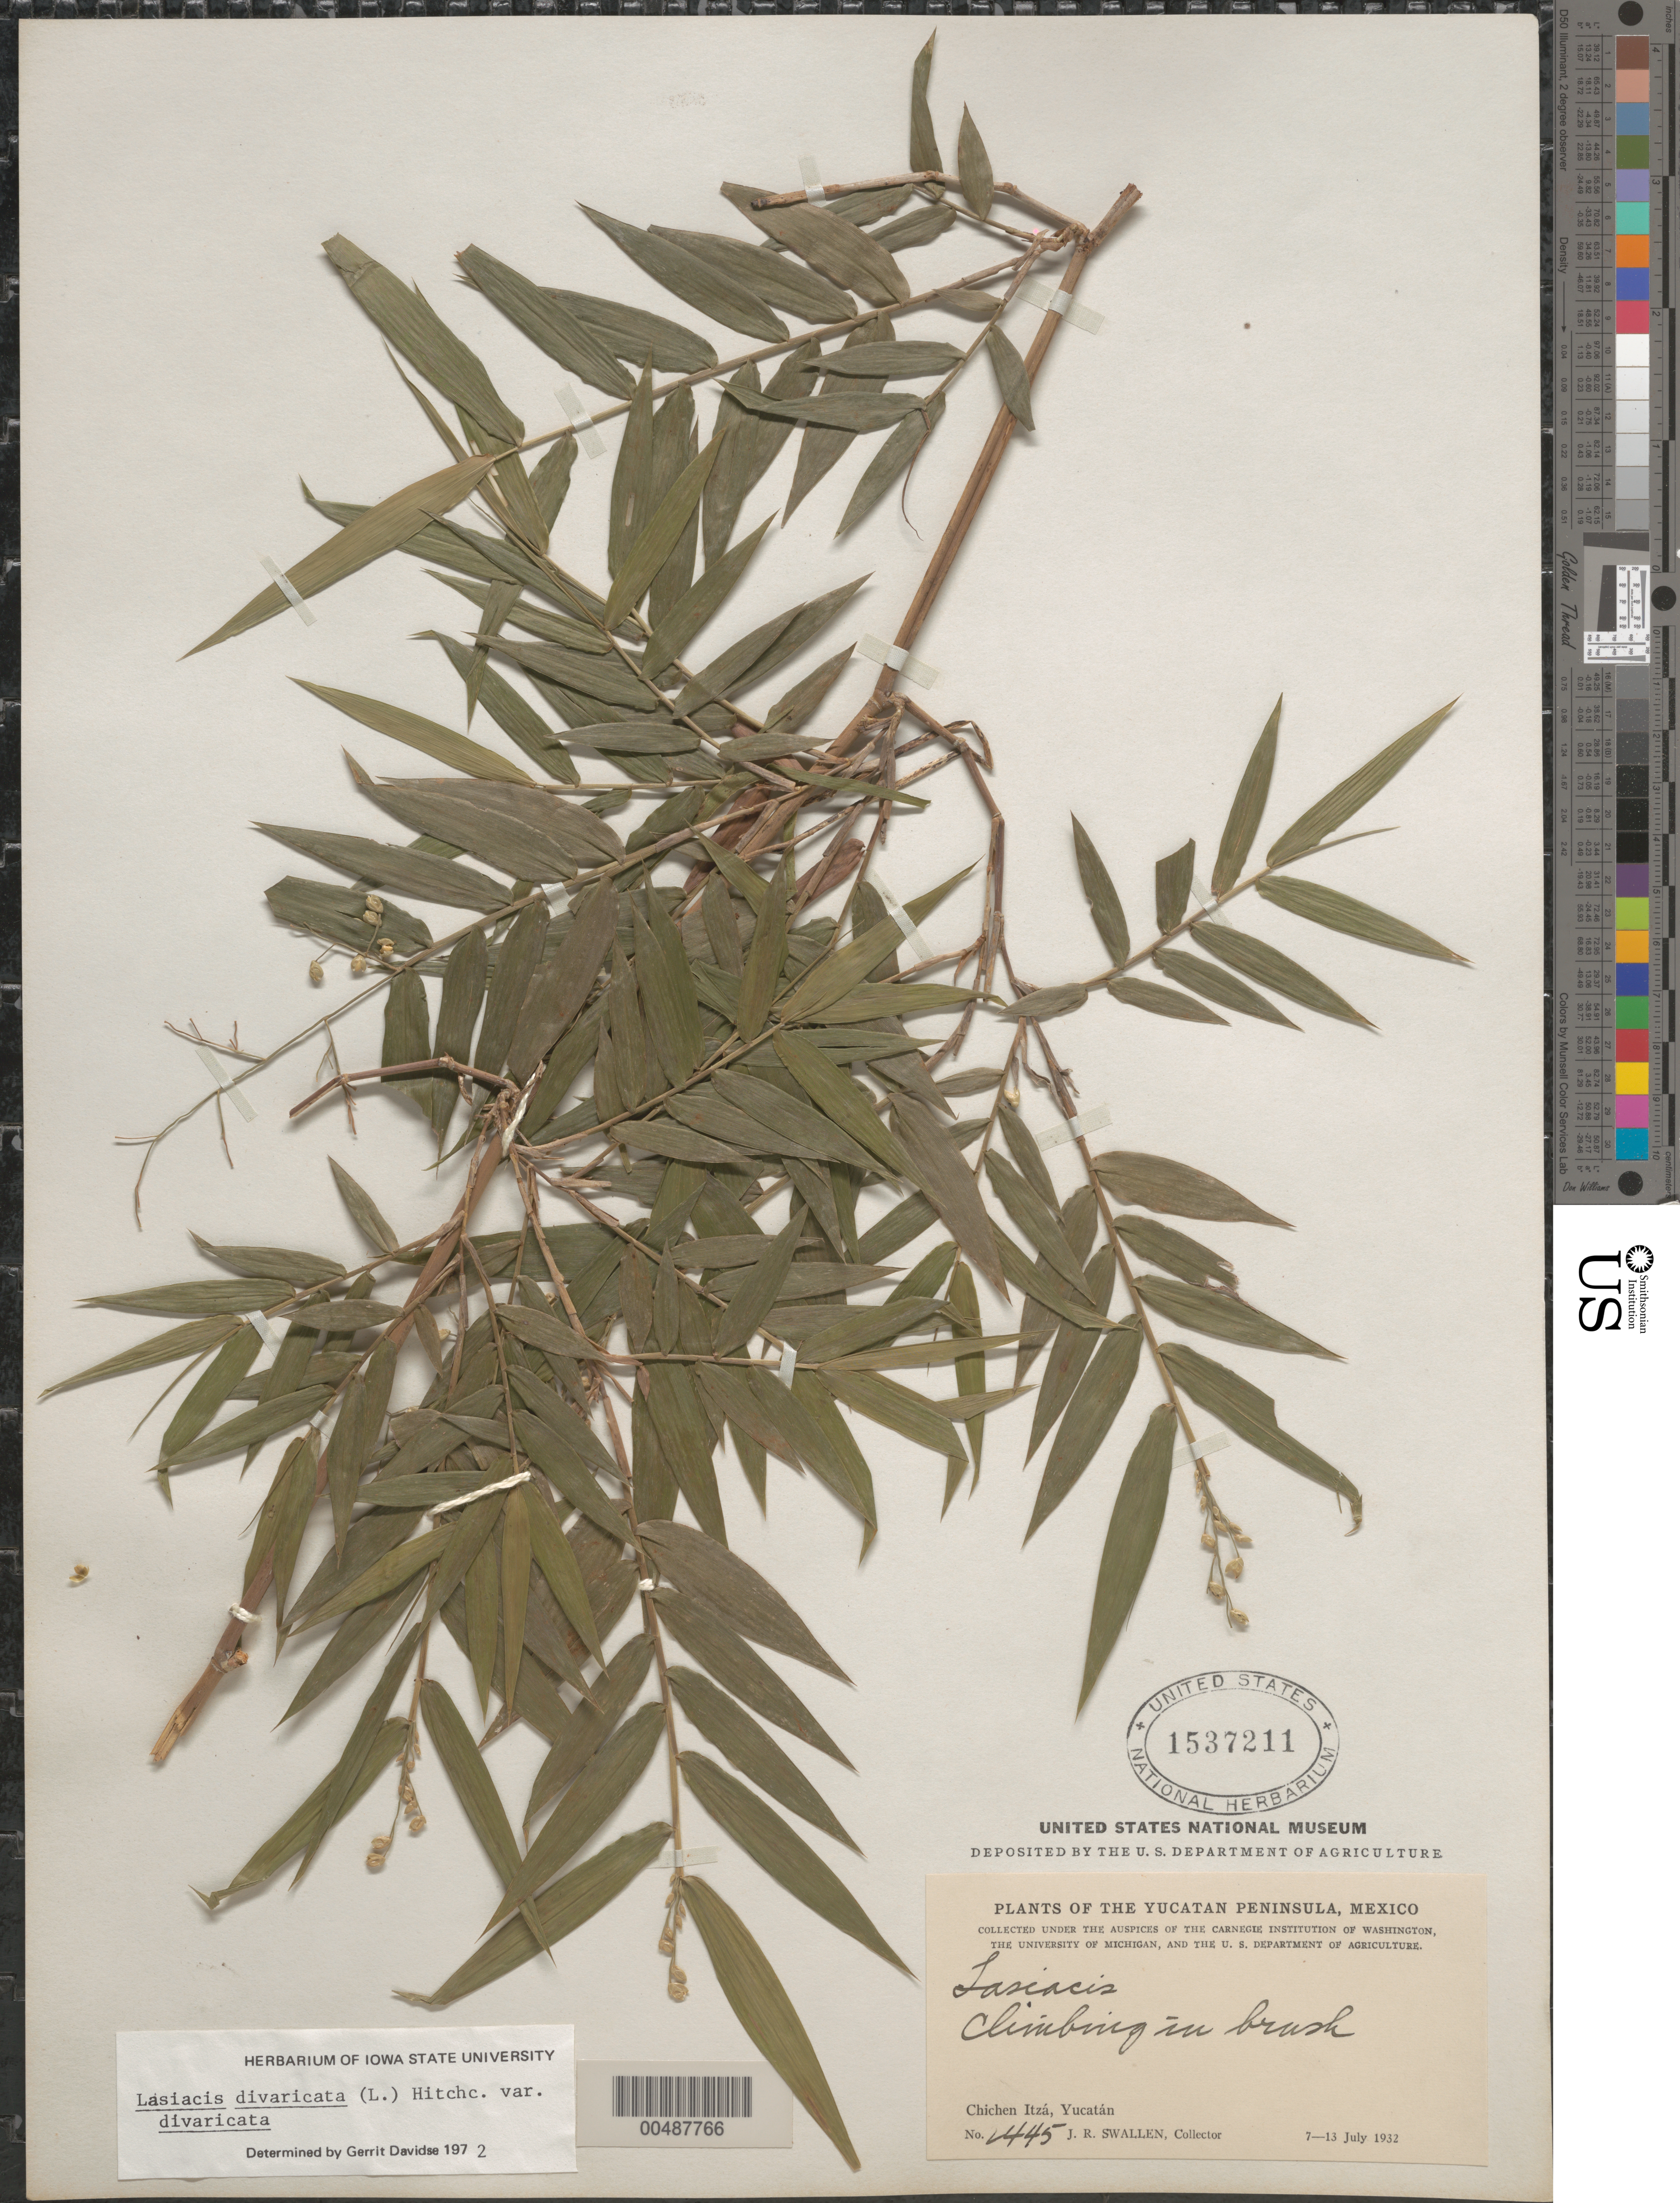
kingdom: Plantae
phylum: Tracheophyta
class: Liliopsida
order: Poales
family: Poaceae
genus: Lasiacis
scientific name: Lasiacis divaricata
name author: (L.) Hitchc.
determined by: Davidse, Gerrit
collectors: J. R. Swallen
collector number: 2445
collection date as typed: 7 Jul 1932 to 13 Jul 1932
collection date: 1932-07-07/1932-07-13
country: Mexico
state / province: Yucatan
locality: Yucatan Peninsula, Chichen Itz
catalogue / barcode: US 1537211